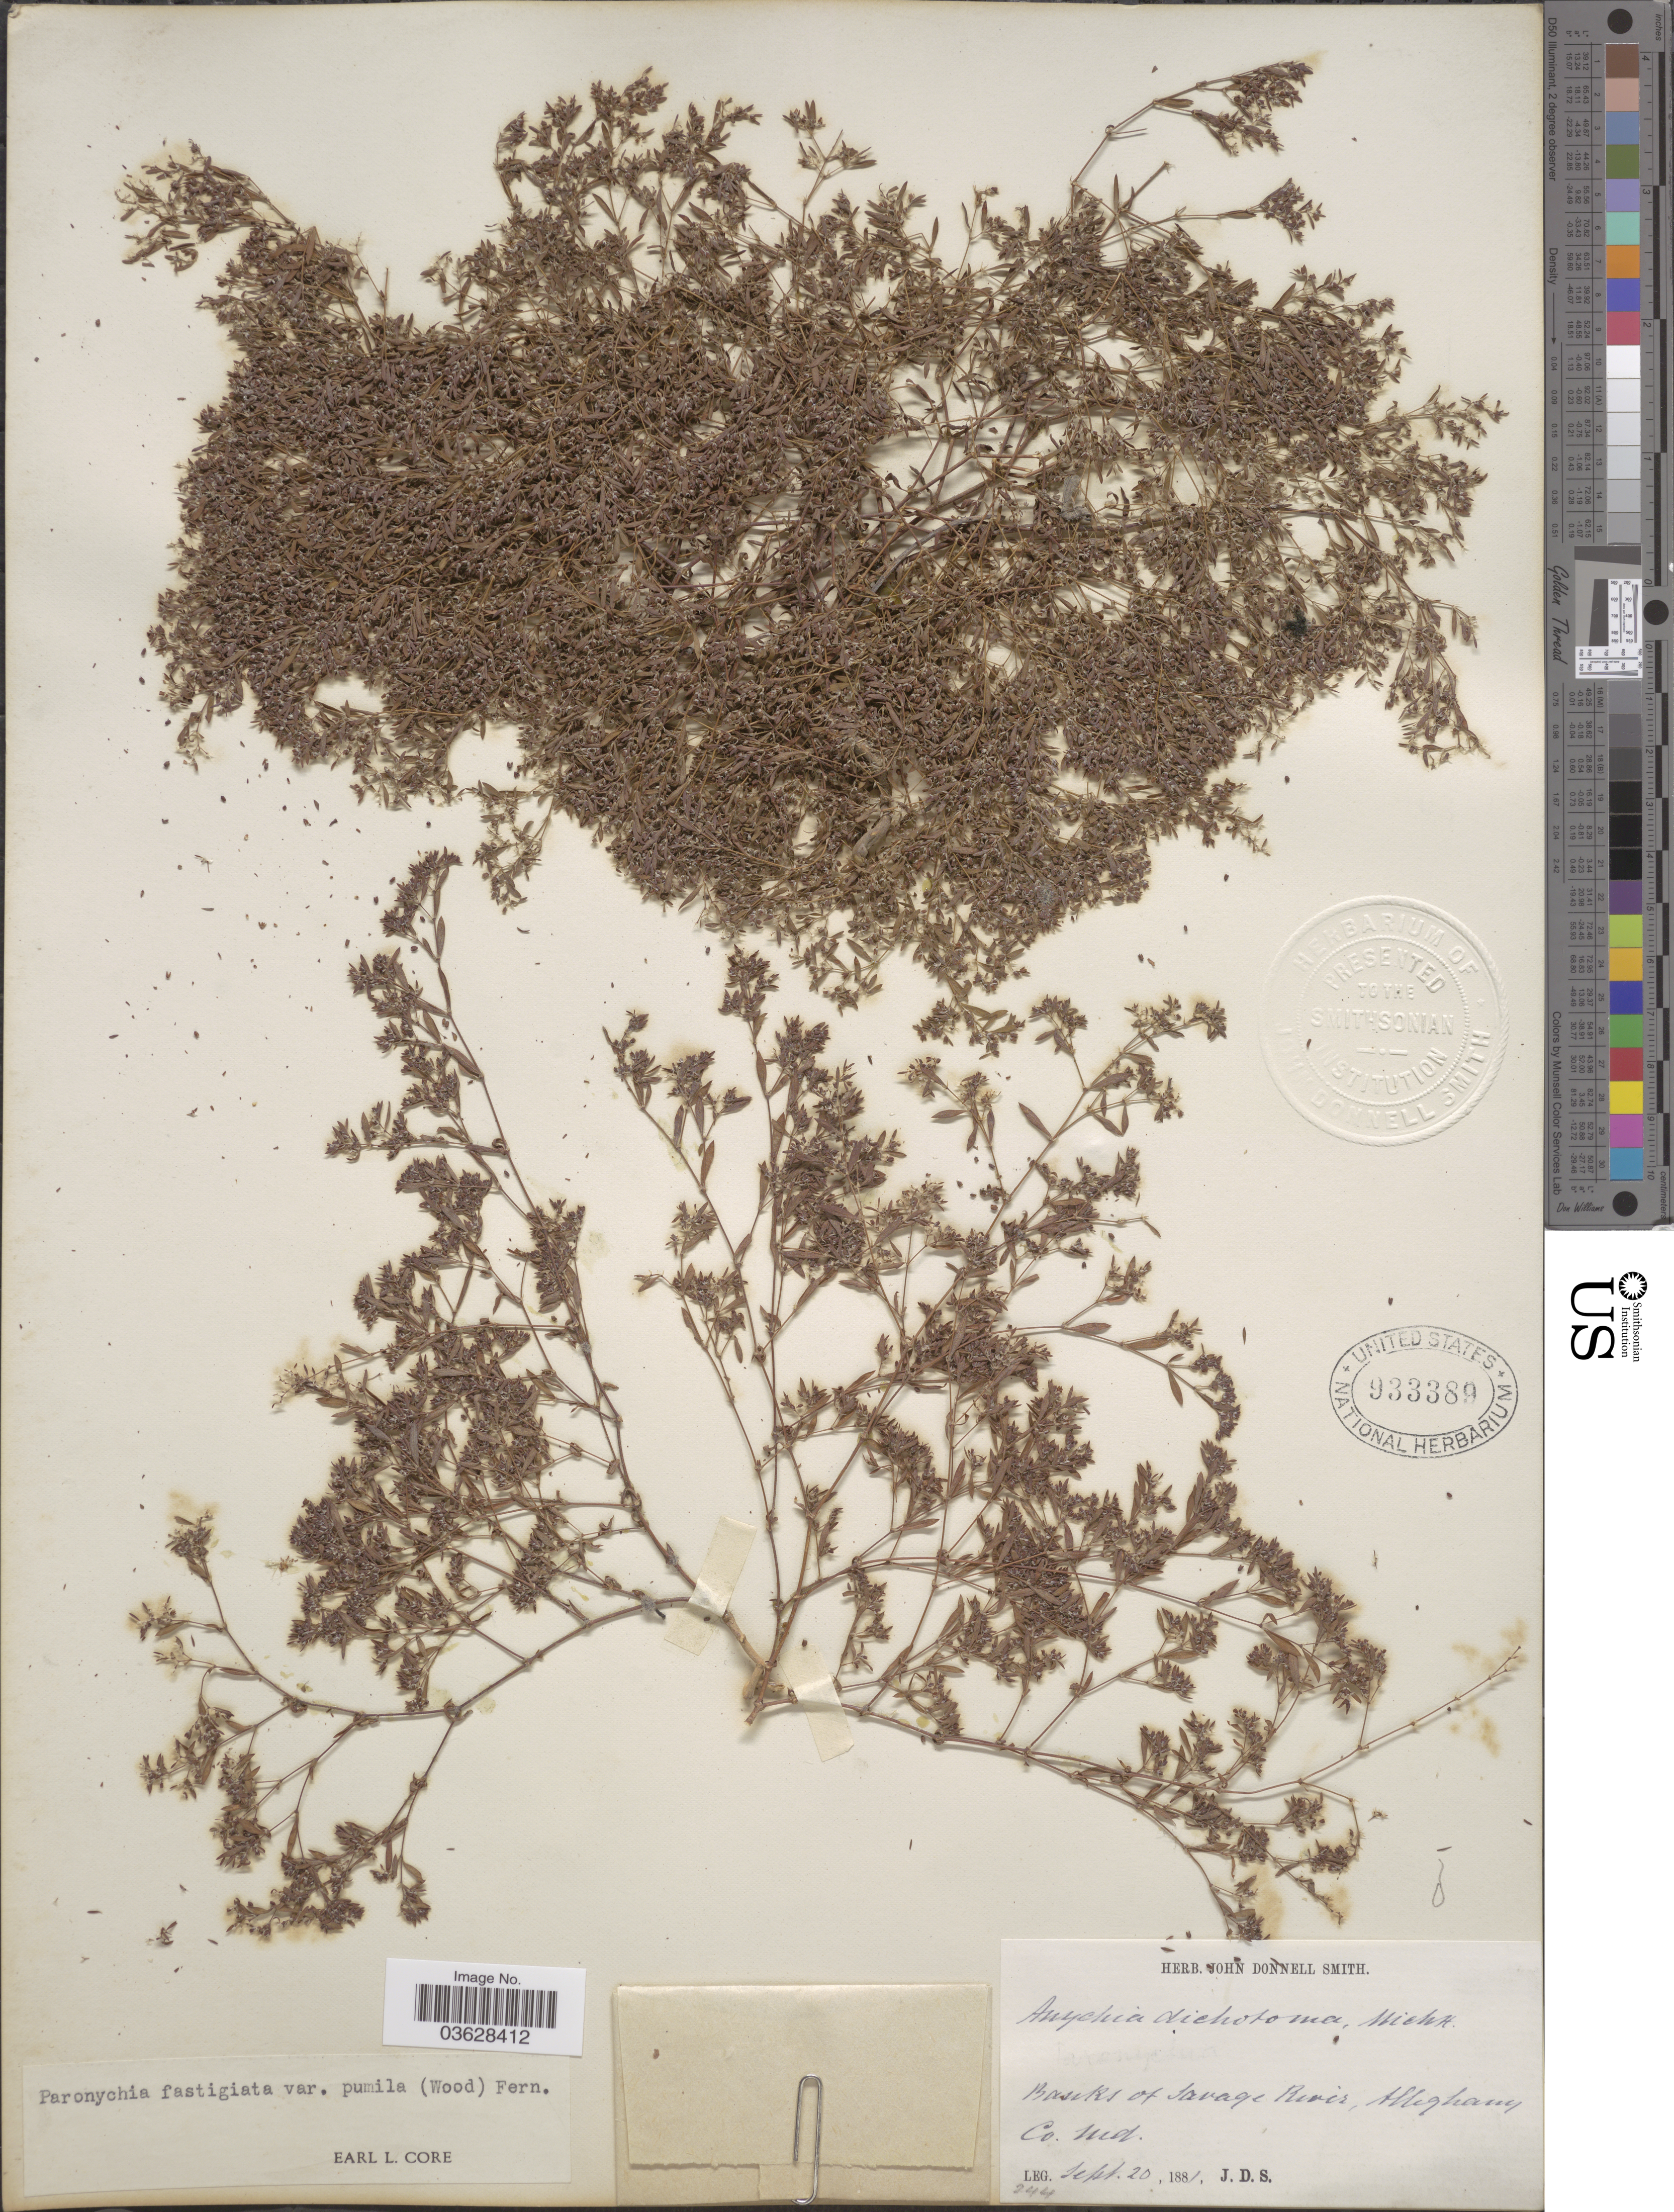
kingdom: Plantae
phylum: Tracheophyta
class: Magnoliopsida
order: Caryophyllales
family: Caryophyllaceae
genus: Paronychia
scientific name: Paronychia fastigiata var. pumila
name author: (Alph. Wood) Fernald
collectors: J. Donnell Smith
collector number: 244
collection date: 1881-09-20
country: United States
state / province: Maryland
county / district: Allegany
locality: Banks of Savage River, Allegheny Co.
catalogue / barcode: US 933389